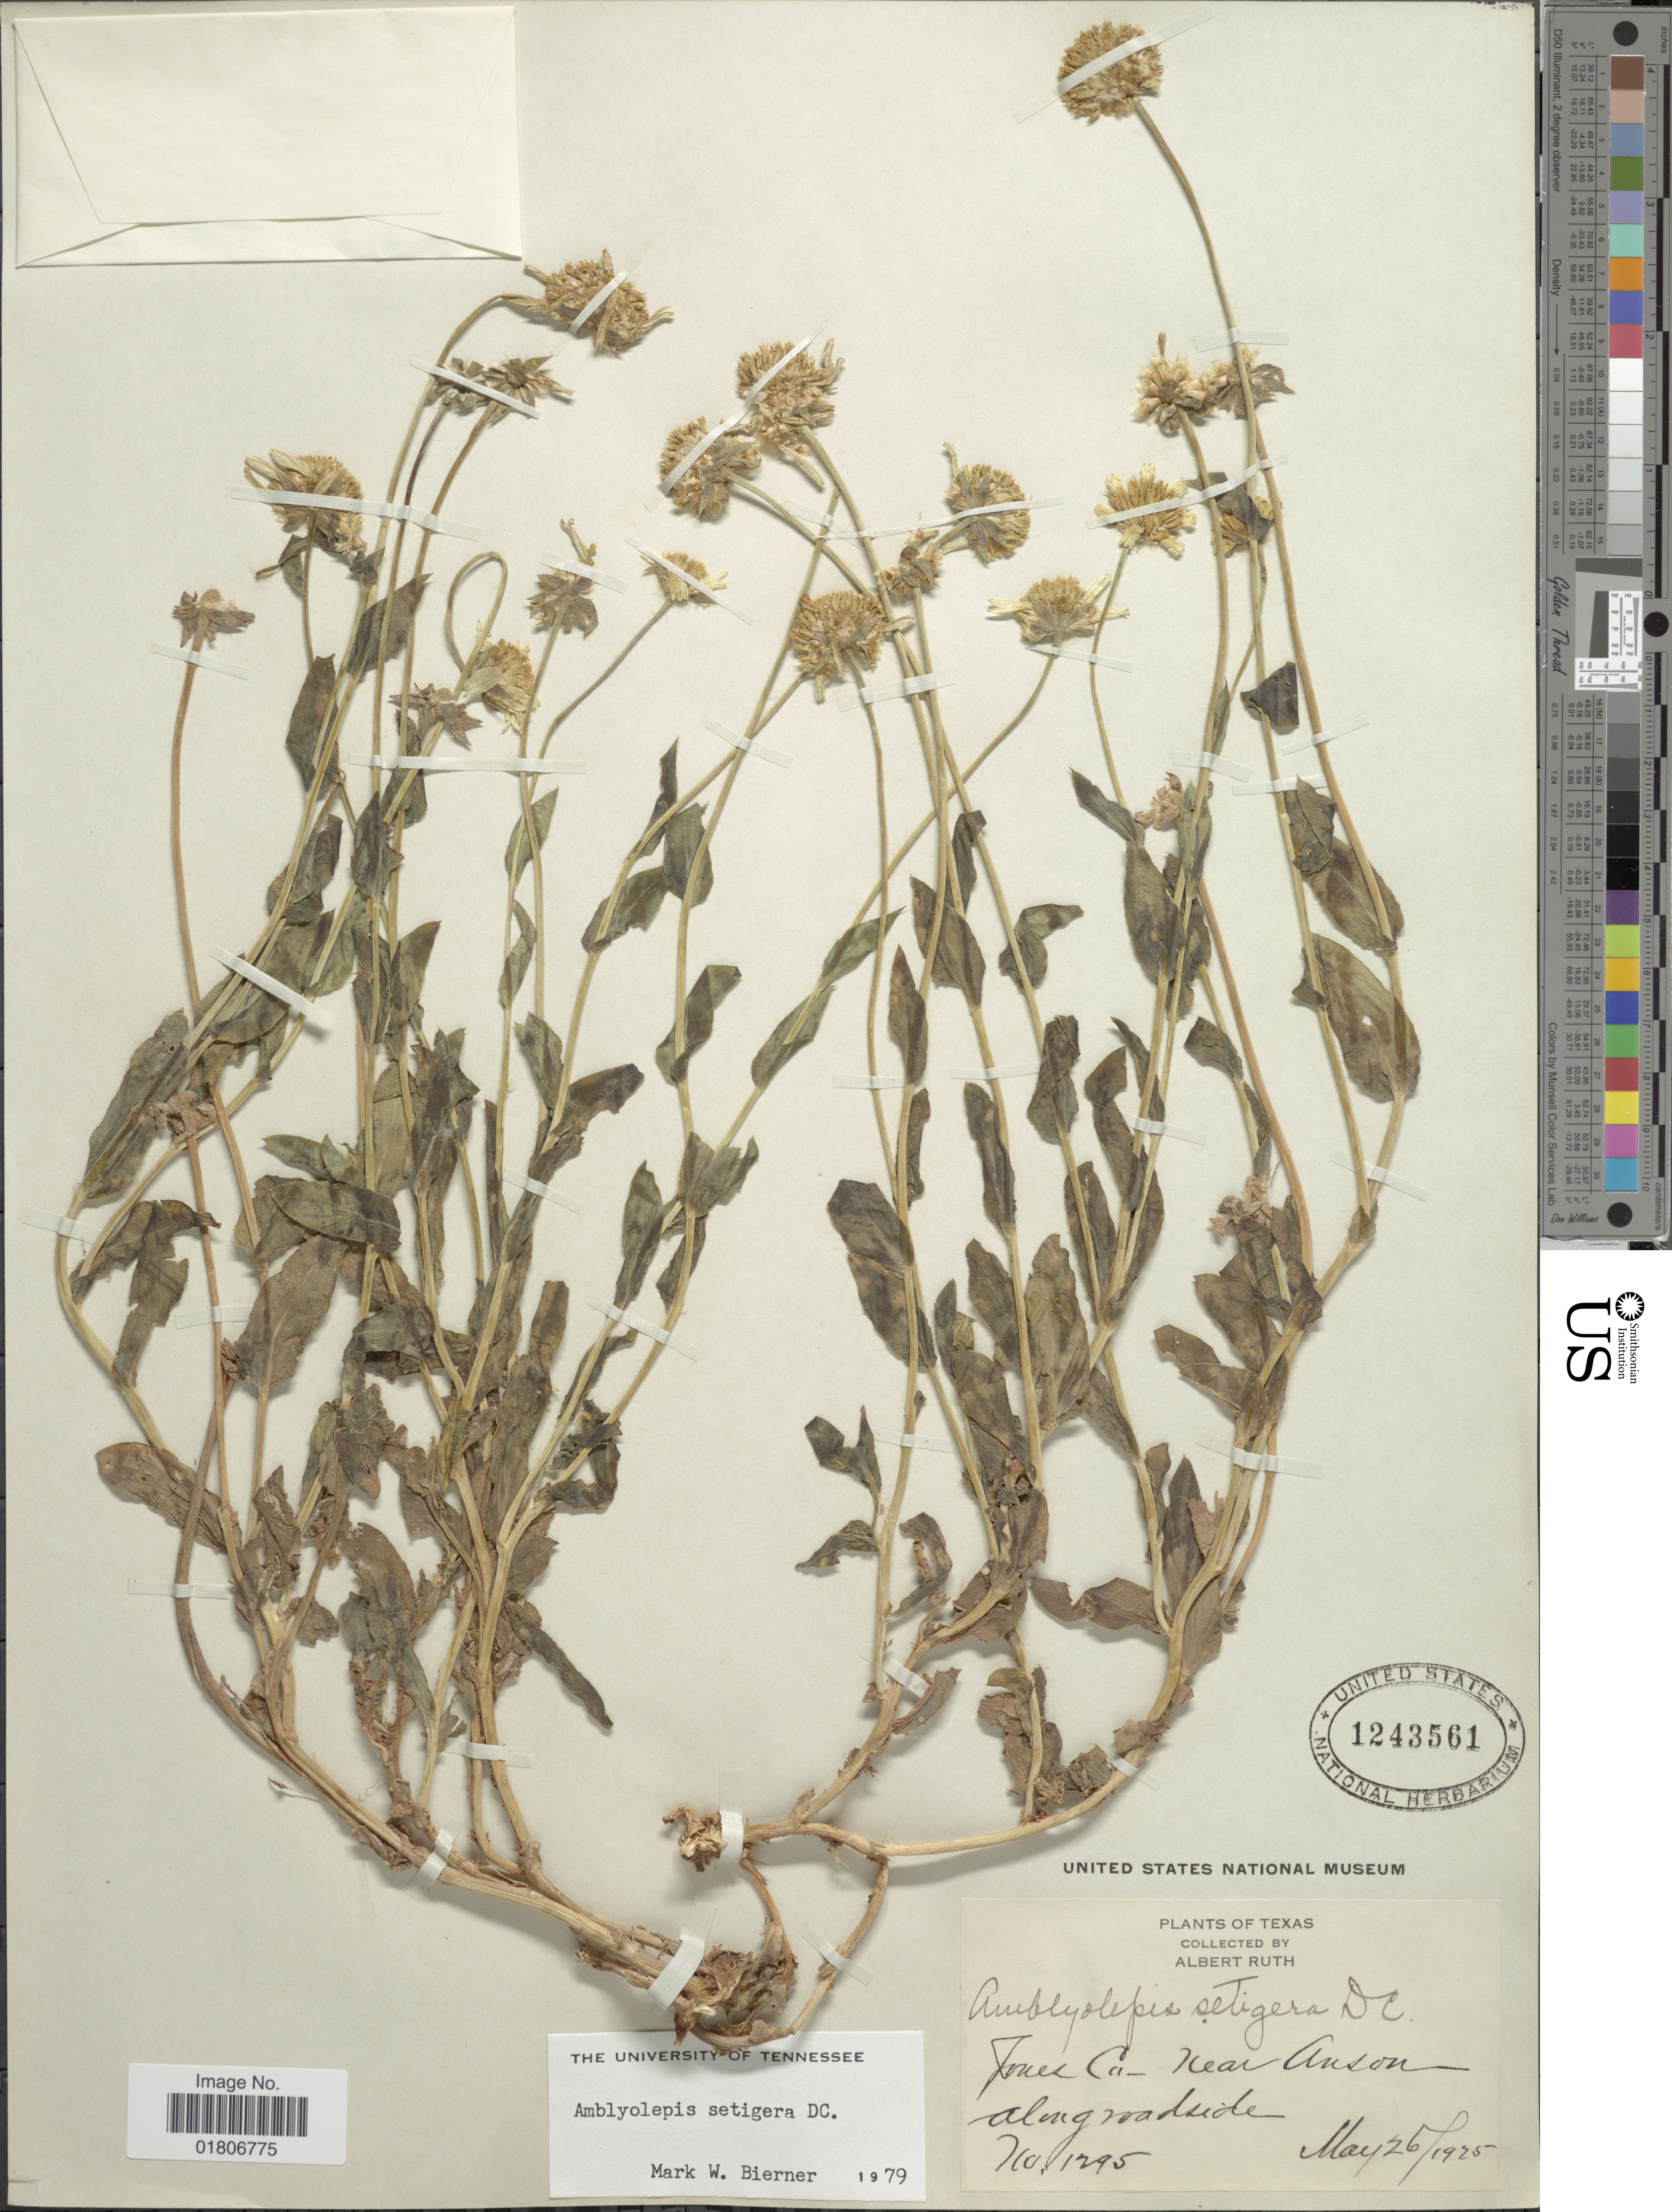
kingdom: Plantae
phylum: Tracheophyta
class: Magnoliopsida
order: Asterales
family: Asteraceae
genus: Amblyolepis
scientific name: Amblyolepis setigera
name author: DC.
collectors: A. Ruth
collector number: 1295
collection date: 1925-05-26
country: United States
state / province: Texas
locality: Jones Co. Near Anson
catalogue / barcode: US 1243561